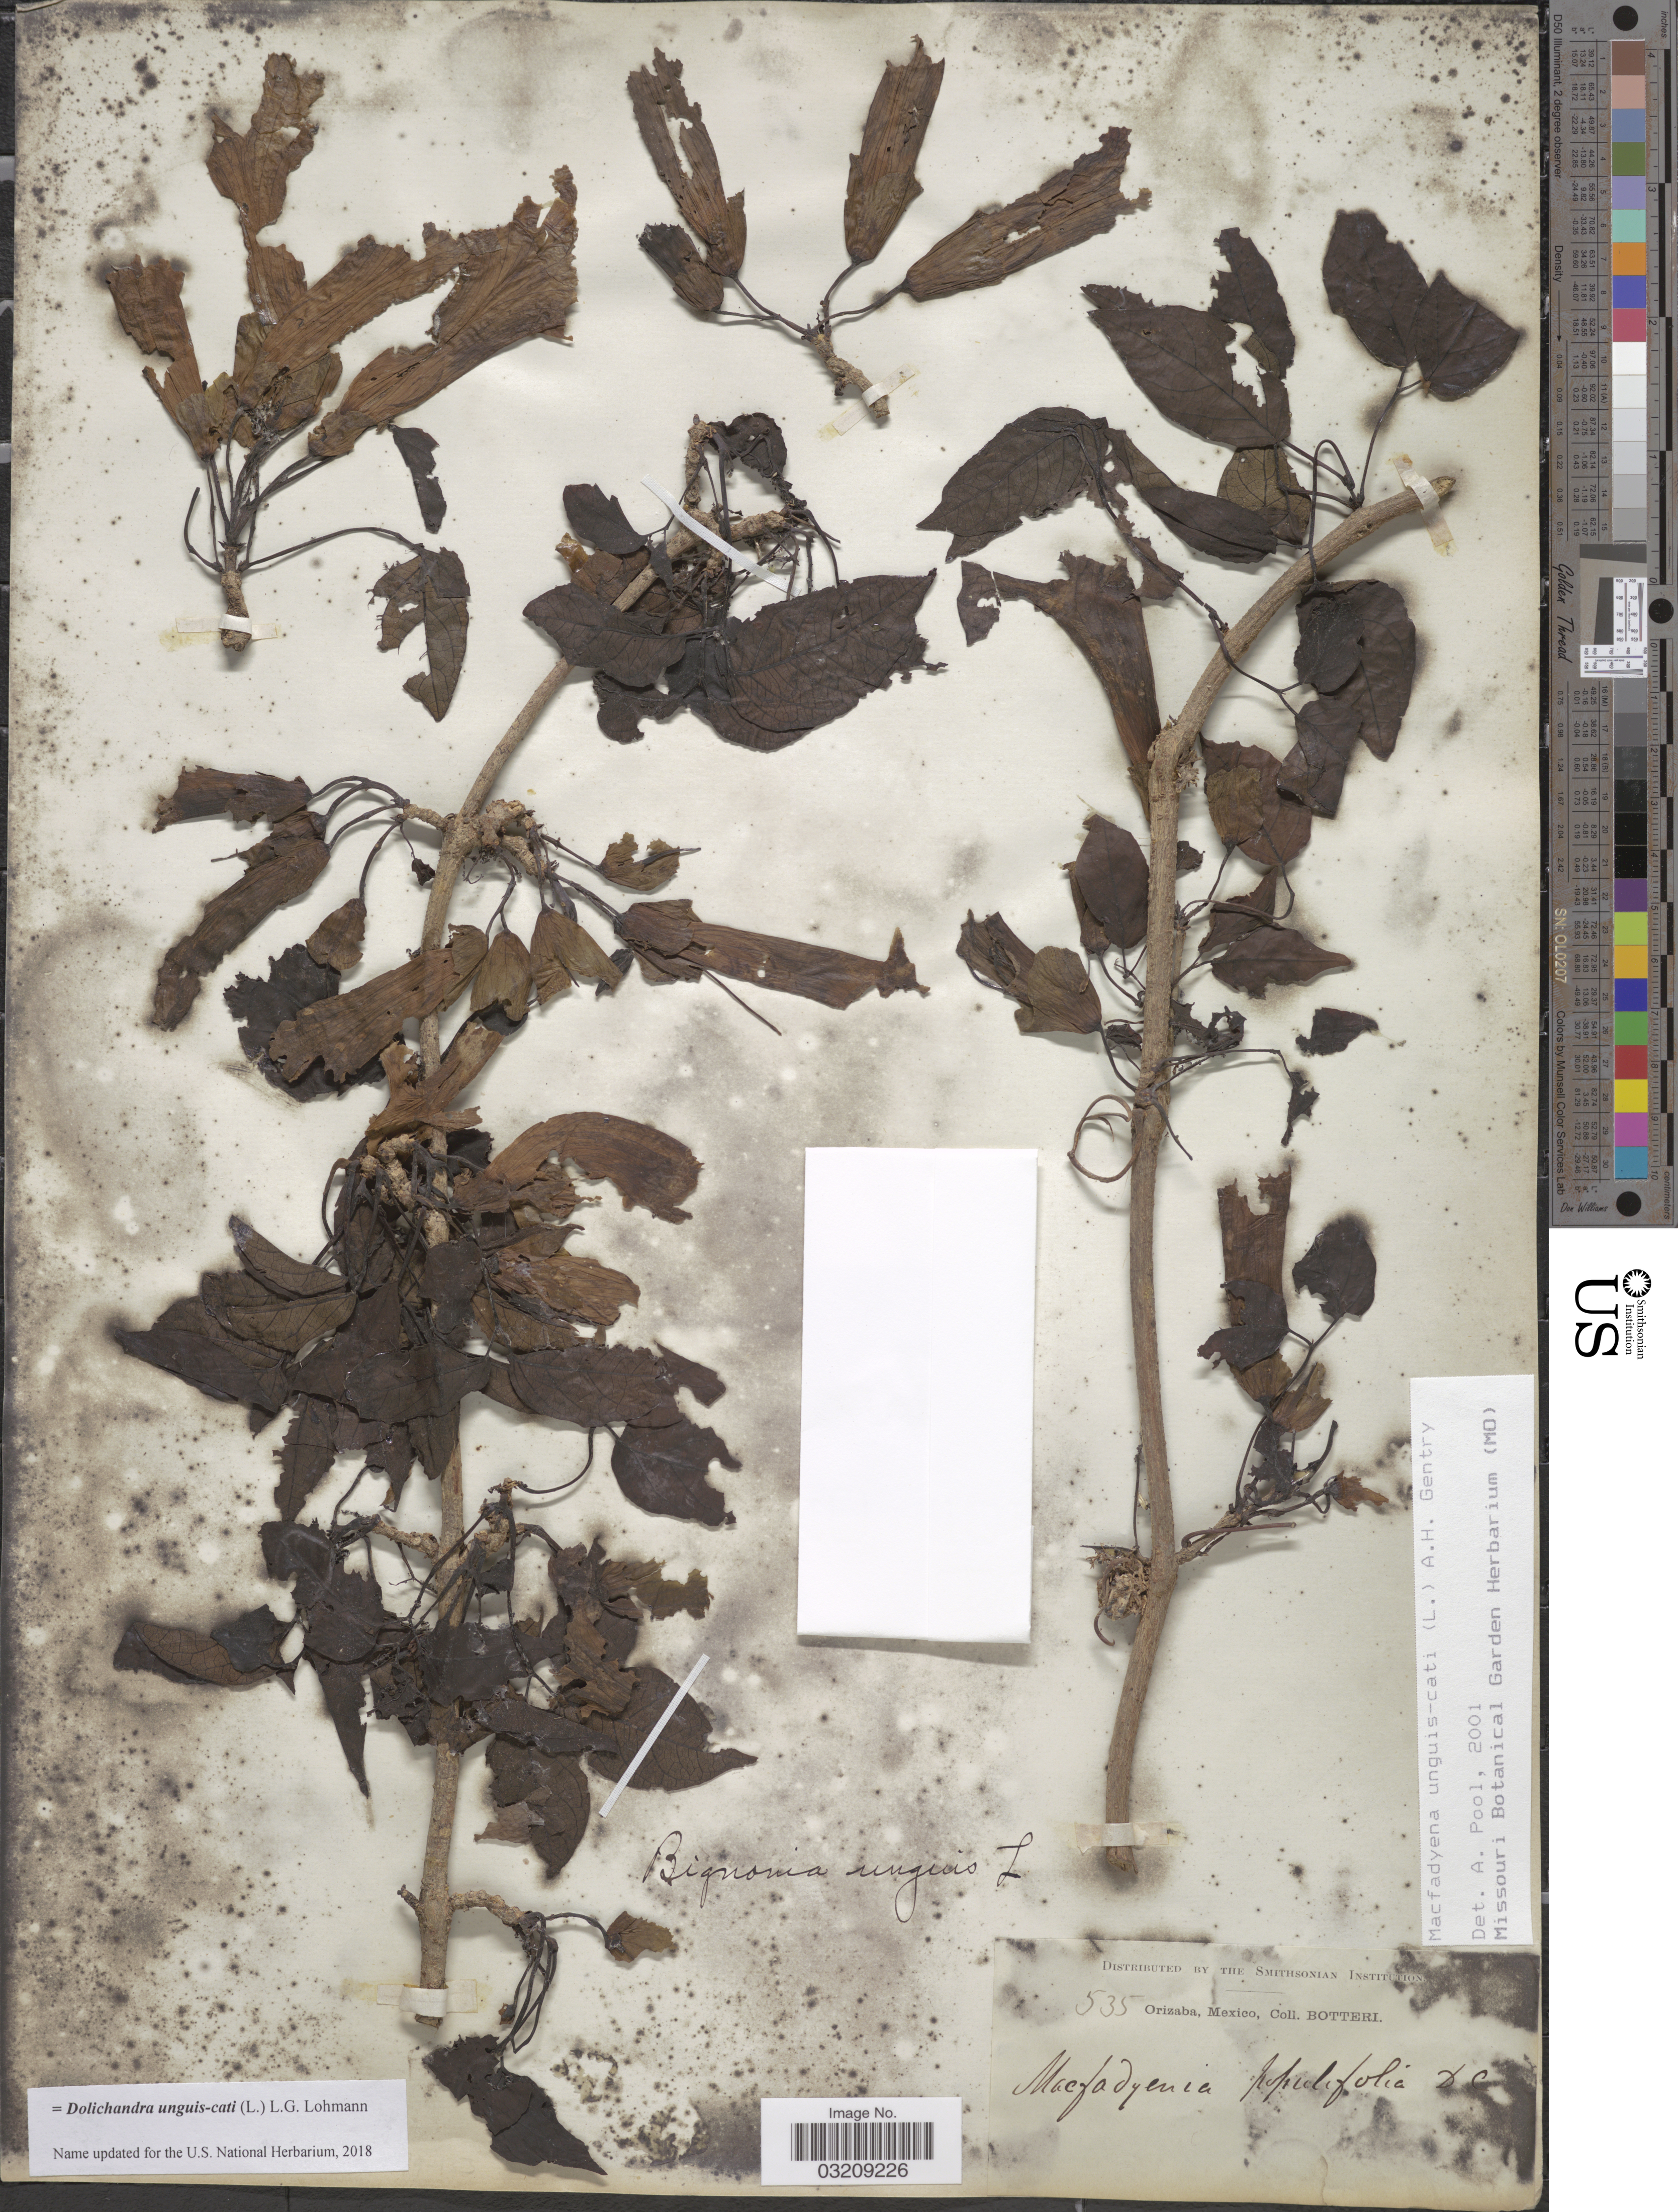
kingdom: Plantae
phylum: Tracheophyta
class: Magnoliopsida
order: Lamiales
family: Bignoniaceae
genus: Dolichandra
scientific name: Dolichandra unguis-cati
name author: (L.) L.G. Lohmann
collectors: -. Botteri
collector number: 535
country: Mexico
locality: Orizaba.